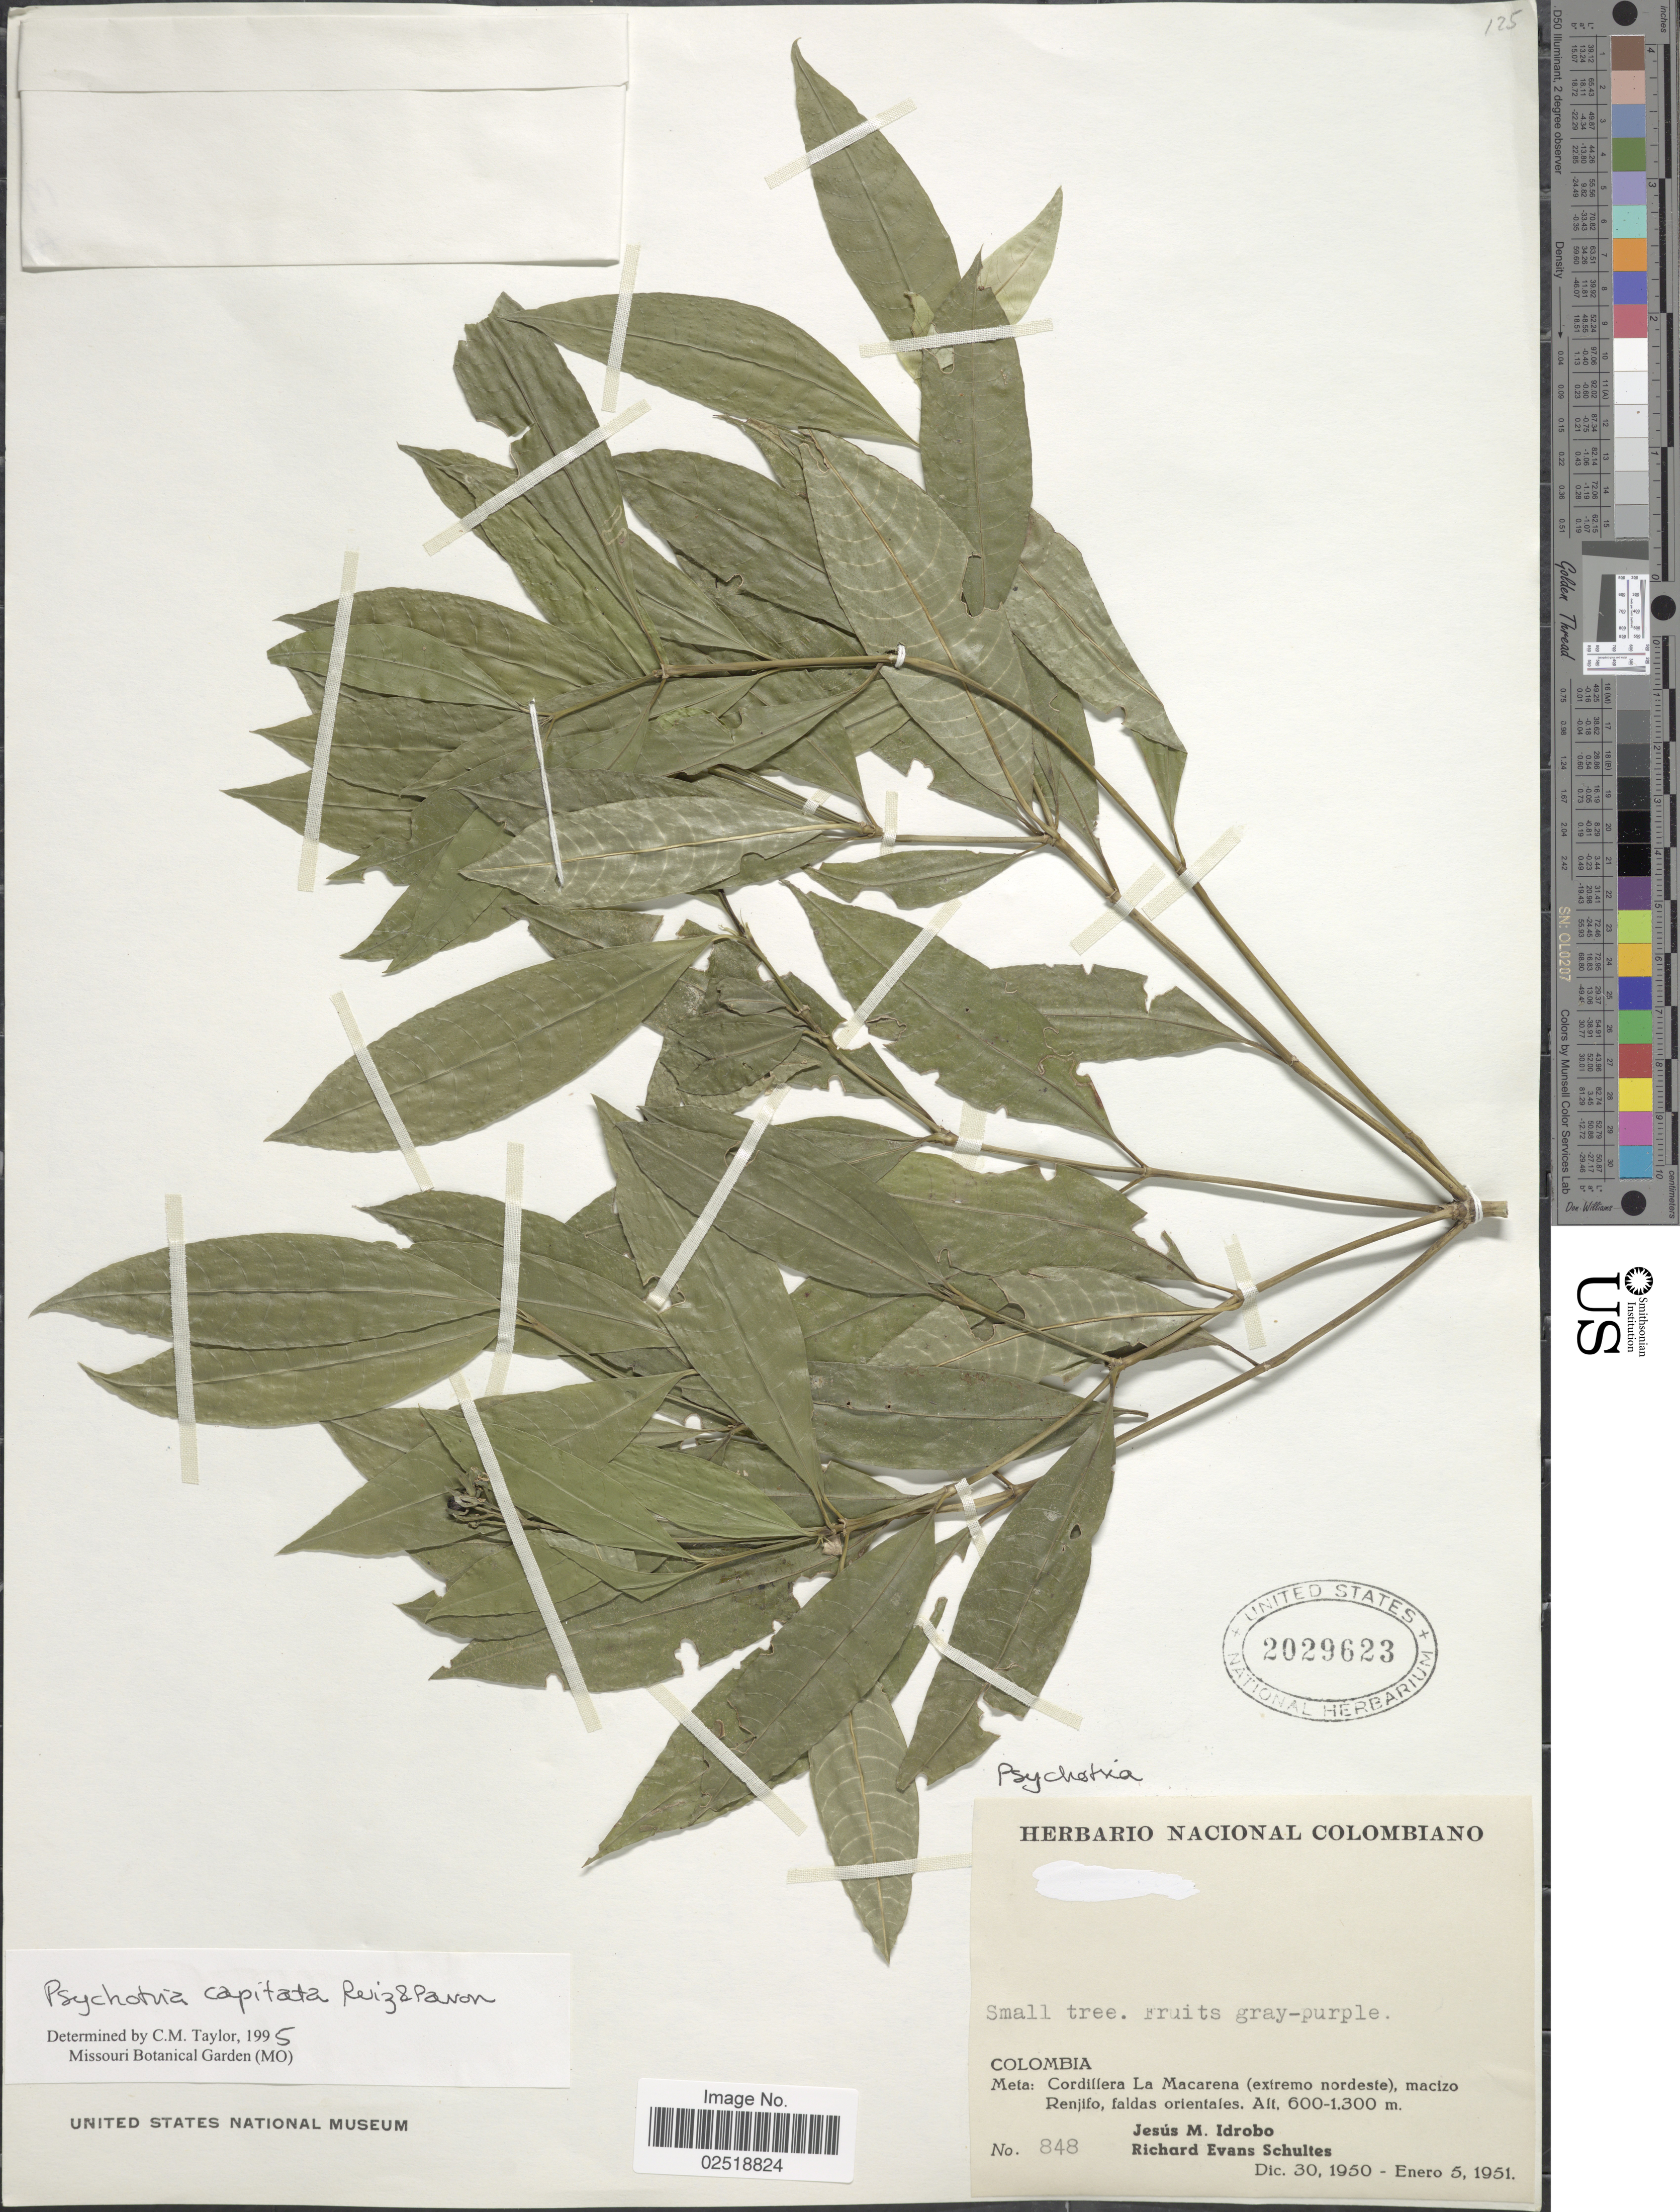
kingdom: Plantae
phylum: Tracheophyta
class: Magnoliopsida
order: Gentianales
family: Rubiaceae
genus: Psychotria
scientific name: Psychotria capitata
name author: Ruiz & Pav.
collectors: J. M. Idrobo & R. E. Schultes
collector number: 848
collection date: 1950-12-30/1951-01-05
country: Colombia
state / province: Meta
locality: Cordillera La Macarena (extremo nordeste), macizo Renjifo, faldas orientales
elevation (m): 600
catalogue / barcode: US 2029623